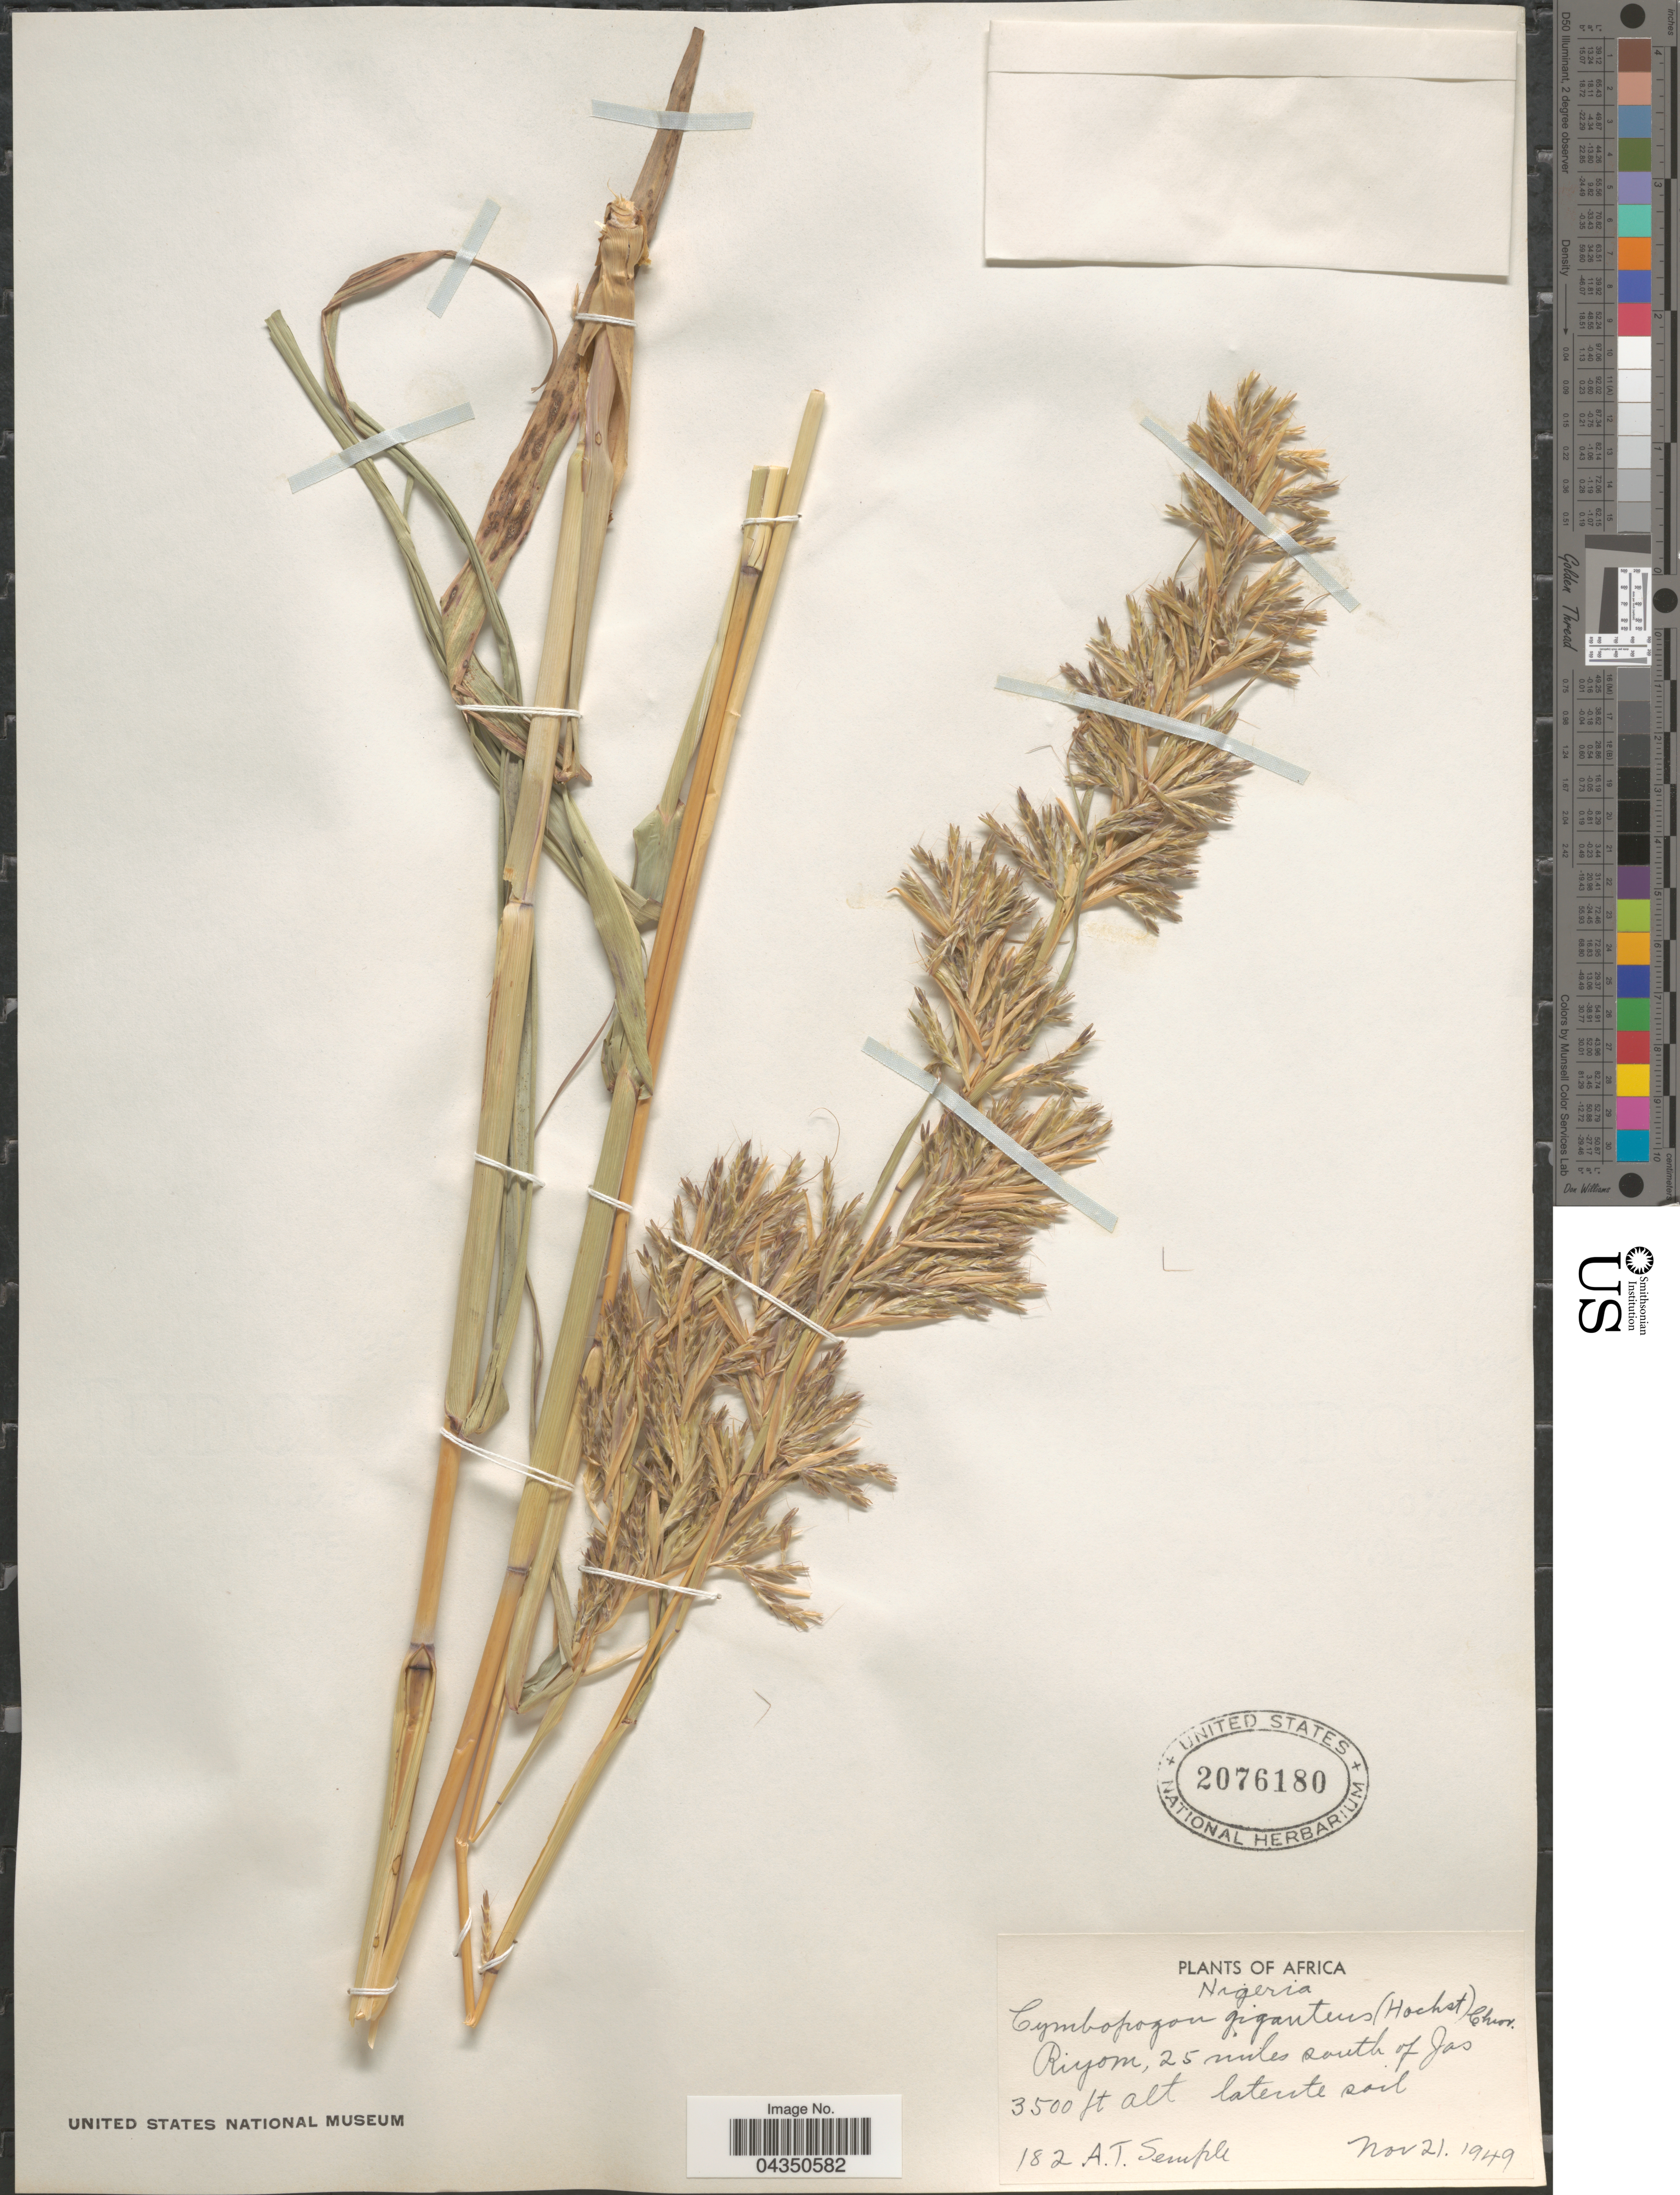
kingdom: Plantae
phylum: Tracheophyta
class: Liliopsida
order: Poales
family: Poaceae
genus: Cymbopogon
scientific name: Cymbopogon giganteus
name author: Chiov.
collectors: A. Semple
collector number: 182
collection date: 1949-11-21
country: Nigeria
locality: Riyom, 25 miles south of Jos.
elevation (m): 1067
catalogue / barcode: US 2076180